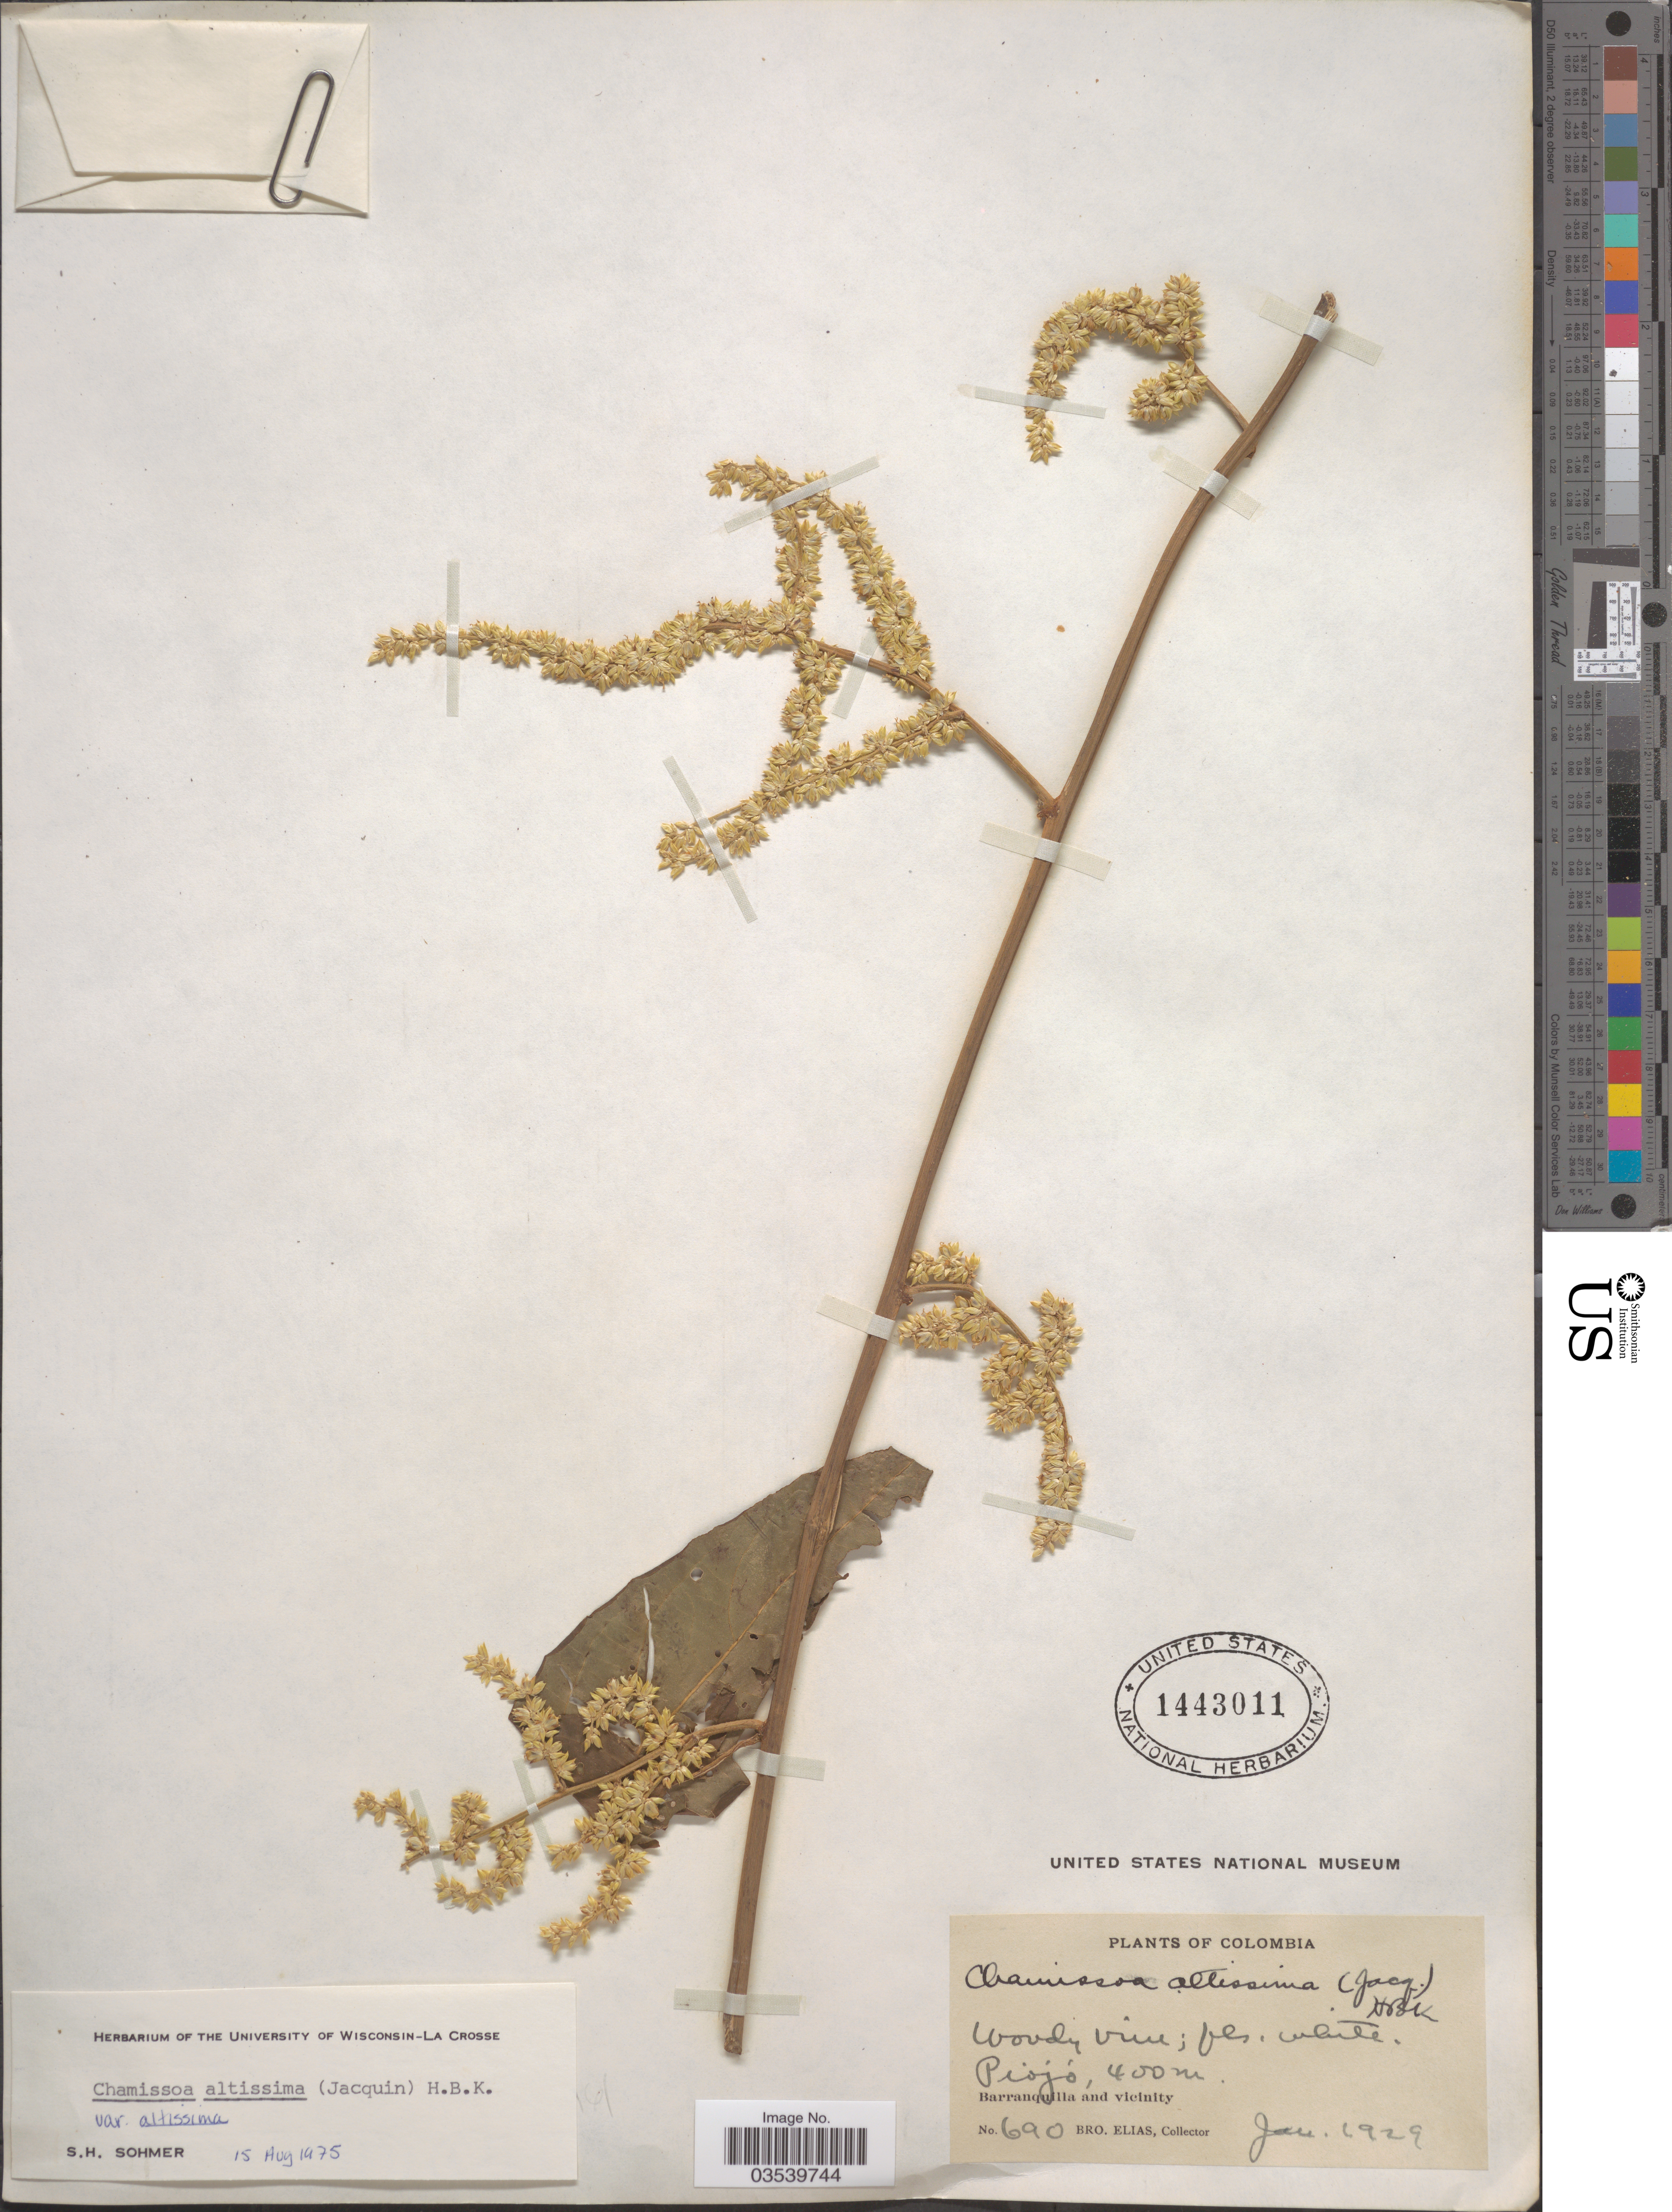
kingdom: Plantae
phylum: Tracheophyta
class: Magnoliopsida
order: Caryophyllales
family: Amaranthaceae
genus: Chamissoa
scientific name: Chamissoa altissima var. altissima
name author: (Jacq.) Kunth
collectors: Bro. Elias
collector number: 690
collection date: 1929-01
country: Colombia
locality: Piojó, Barranquilla and vicinity.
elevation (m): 400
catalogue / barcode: US 1443011